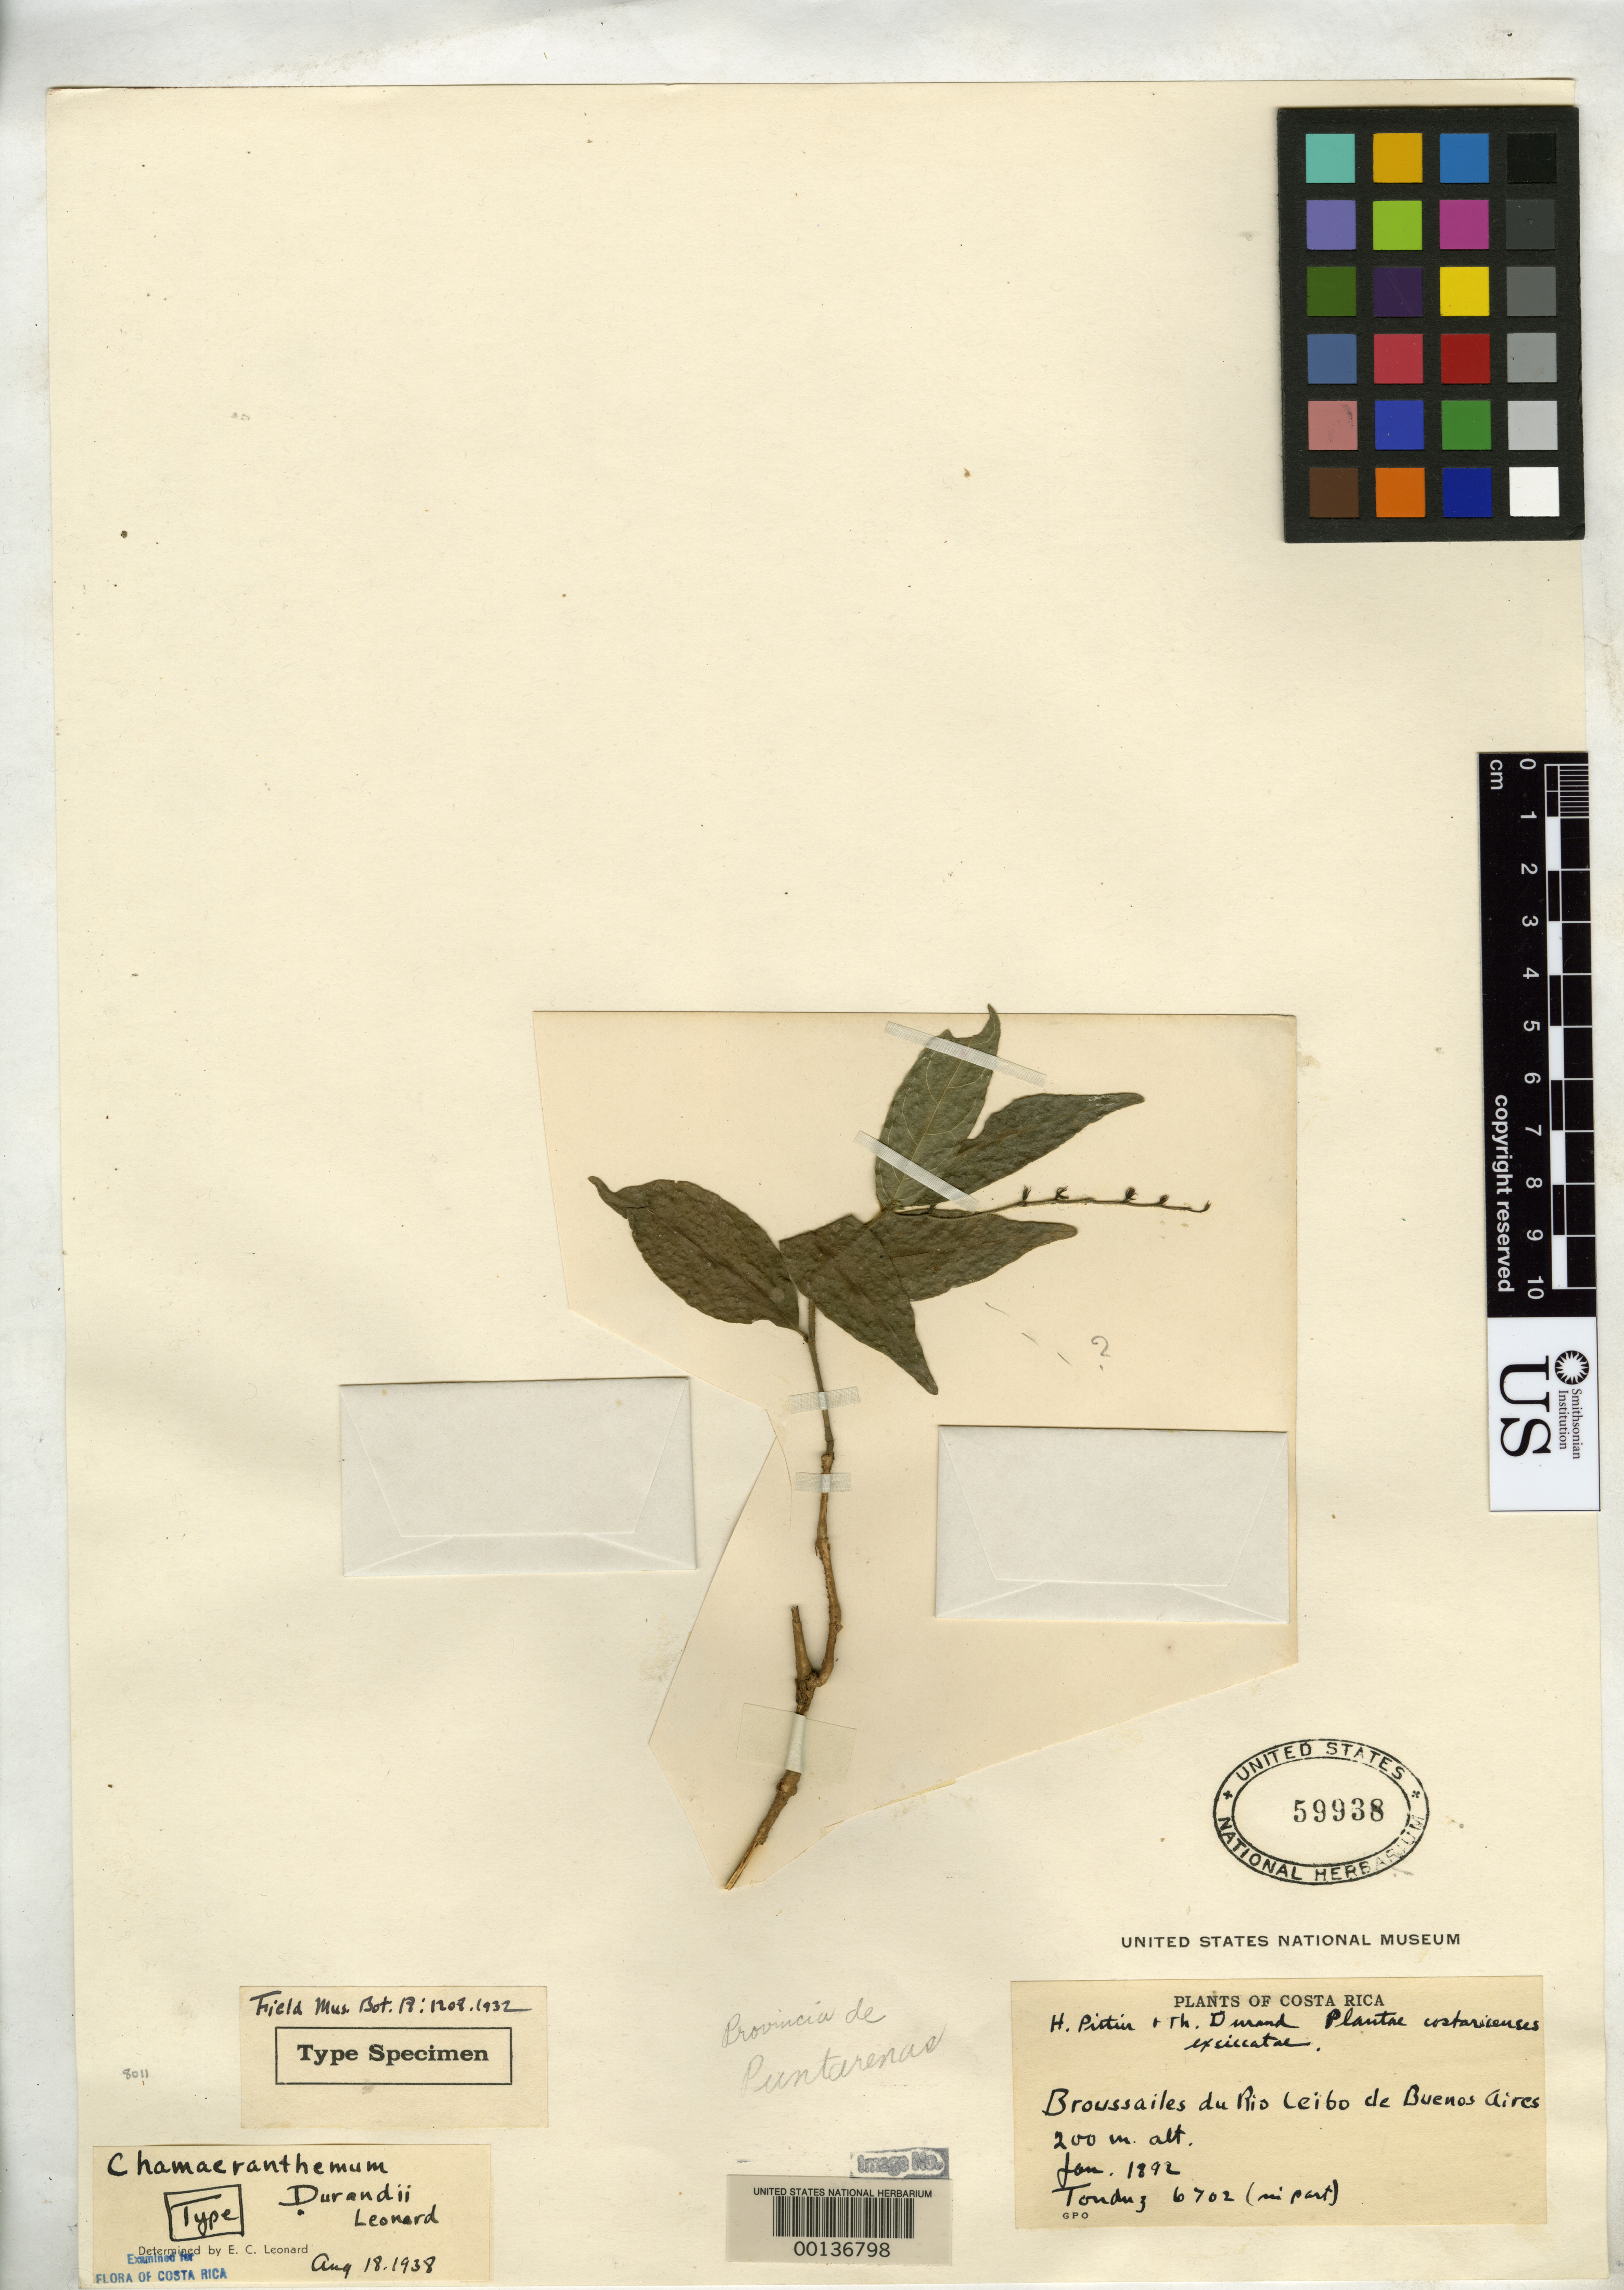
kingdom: Plantae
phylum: Tracheophyta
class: Magnoliopsida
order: Lamiales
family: Acanthaceae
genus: Chamaeranthemum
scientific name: Chamaeranthemum durandii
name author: Leonard in Standl.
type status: Holotype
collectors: A. Tonduz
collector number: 6702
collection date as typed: Jan 1892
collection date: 1892-01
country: Costa Rica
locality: Along Rio Ceibo, Buenos Aires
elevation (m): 200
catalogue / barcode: US 59938